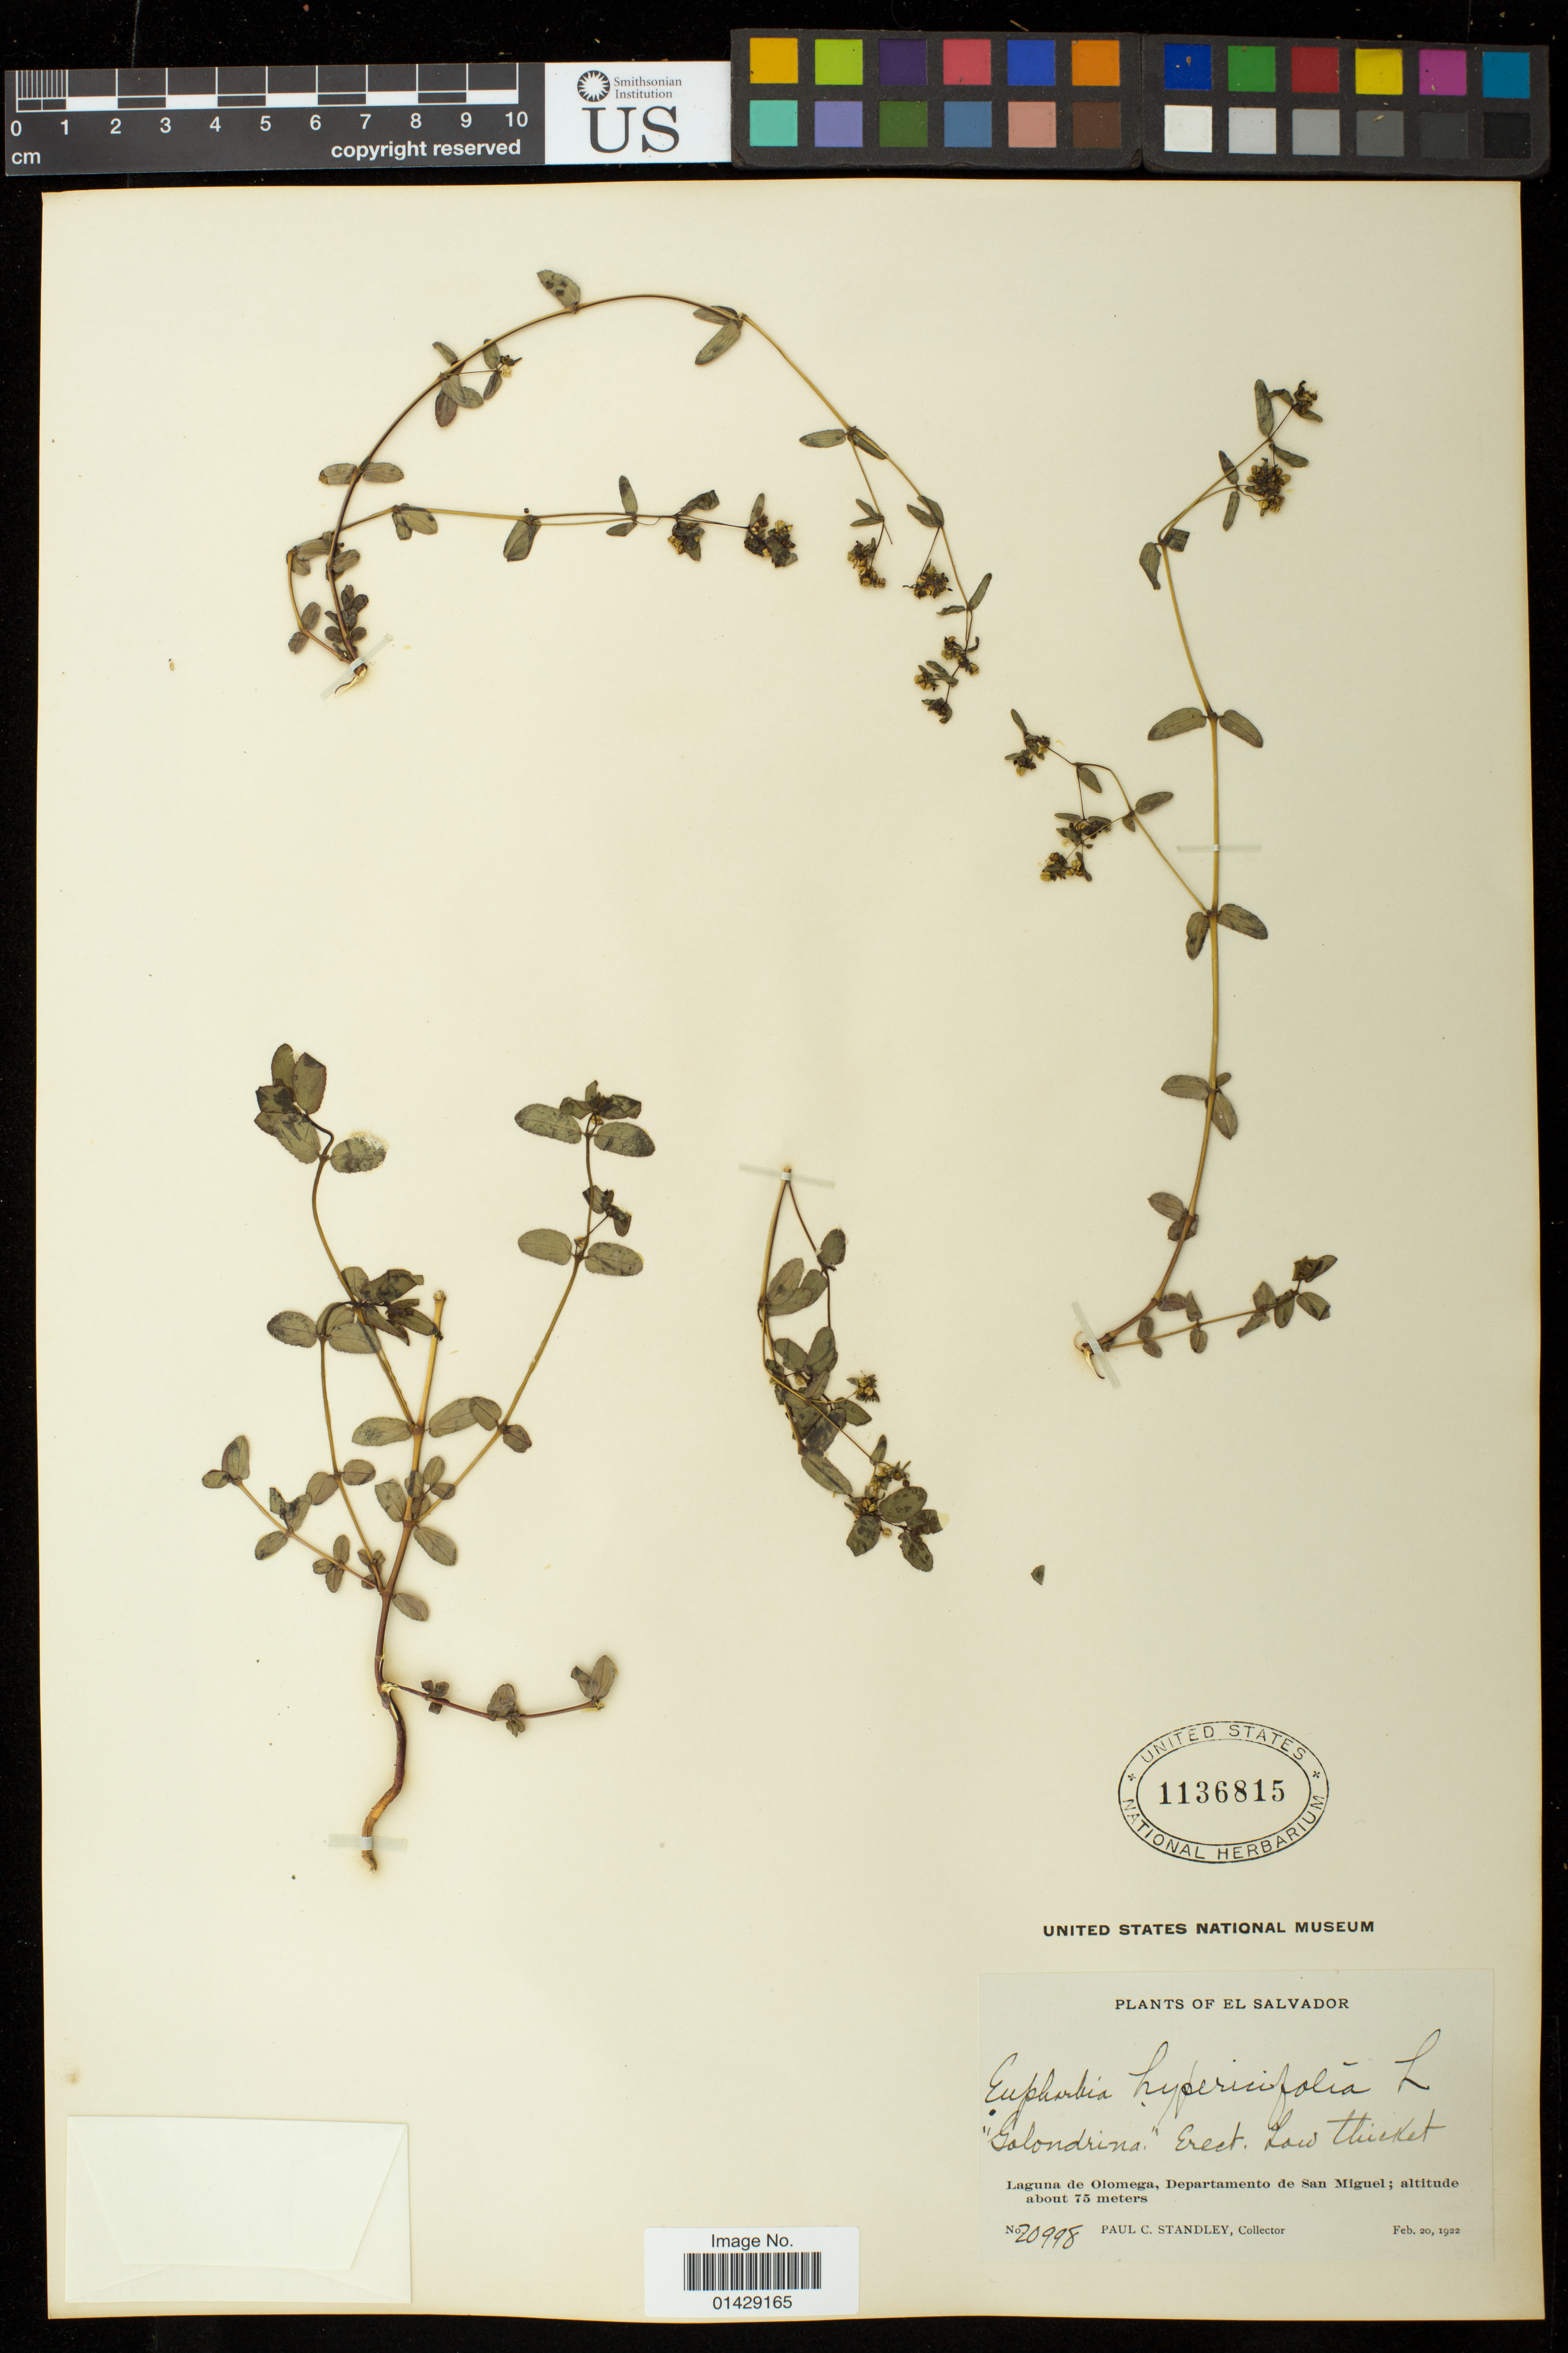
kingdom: Plantae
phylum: Tracheophyta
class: Magnoliopsida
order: Malpighiales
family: Euphorbiaceae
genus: Euphorbia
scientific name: Euphorbia hyssopifolia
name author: L.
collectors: P. C. Standley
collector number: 20998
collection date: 1922-02-20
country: El Salvador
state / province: San Miguel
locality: Laguna de Olomega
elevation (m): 75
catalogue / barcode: US 1136815